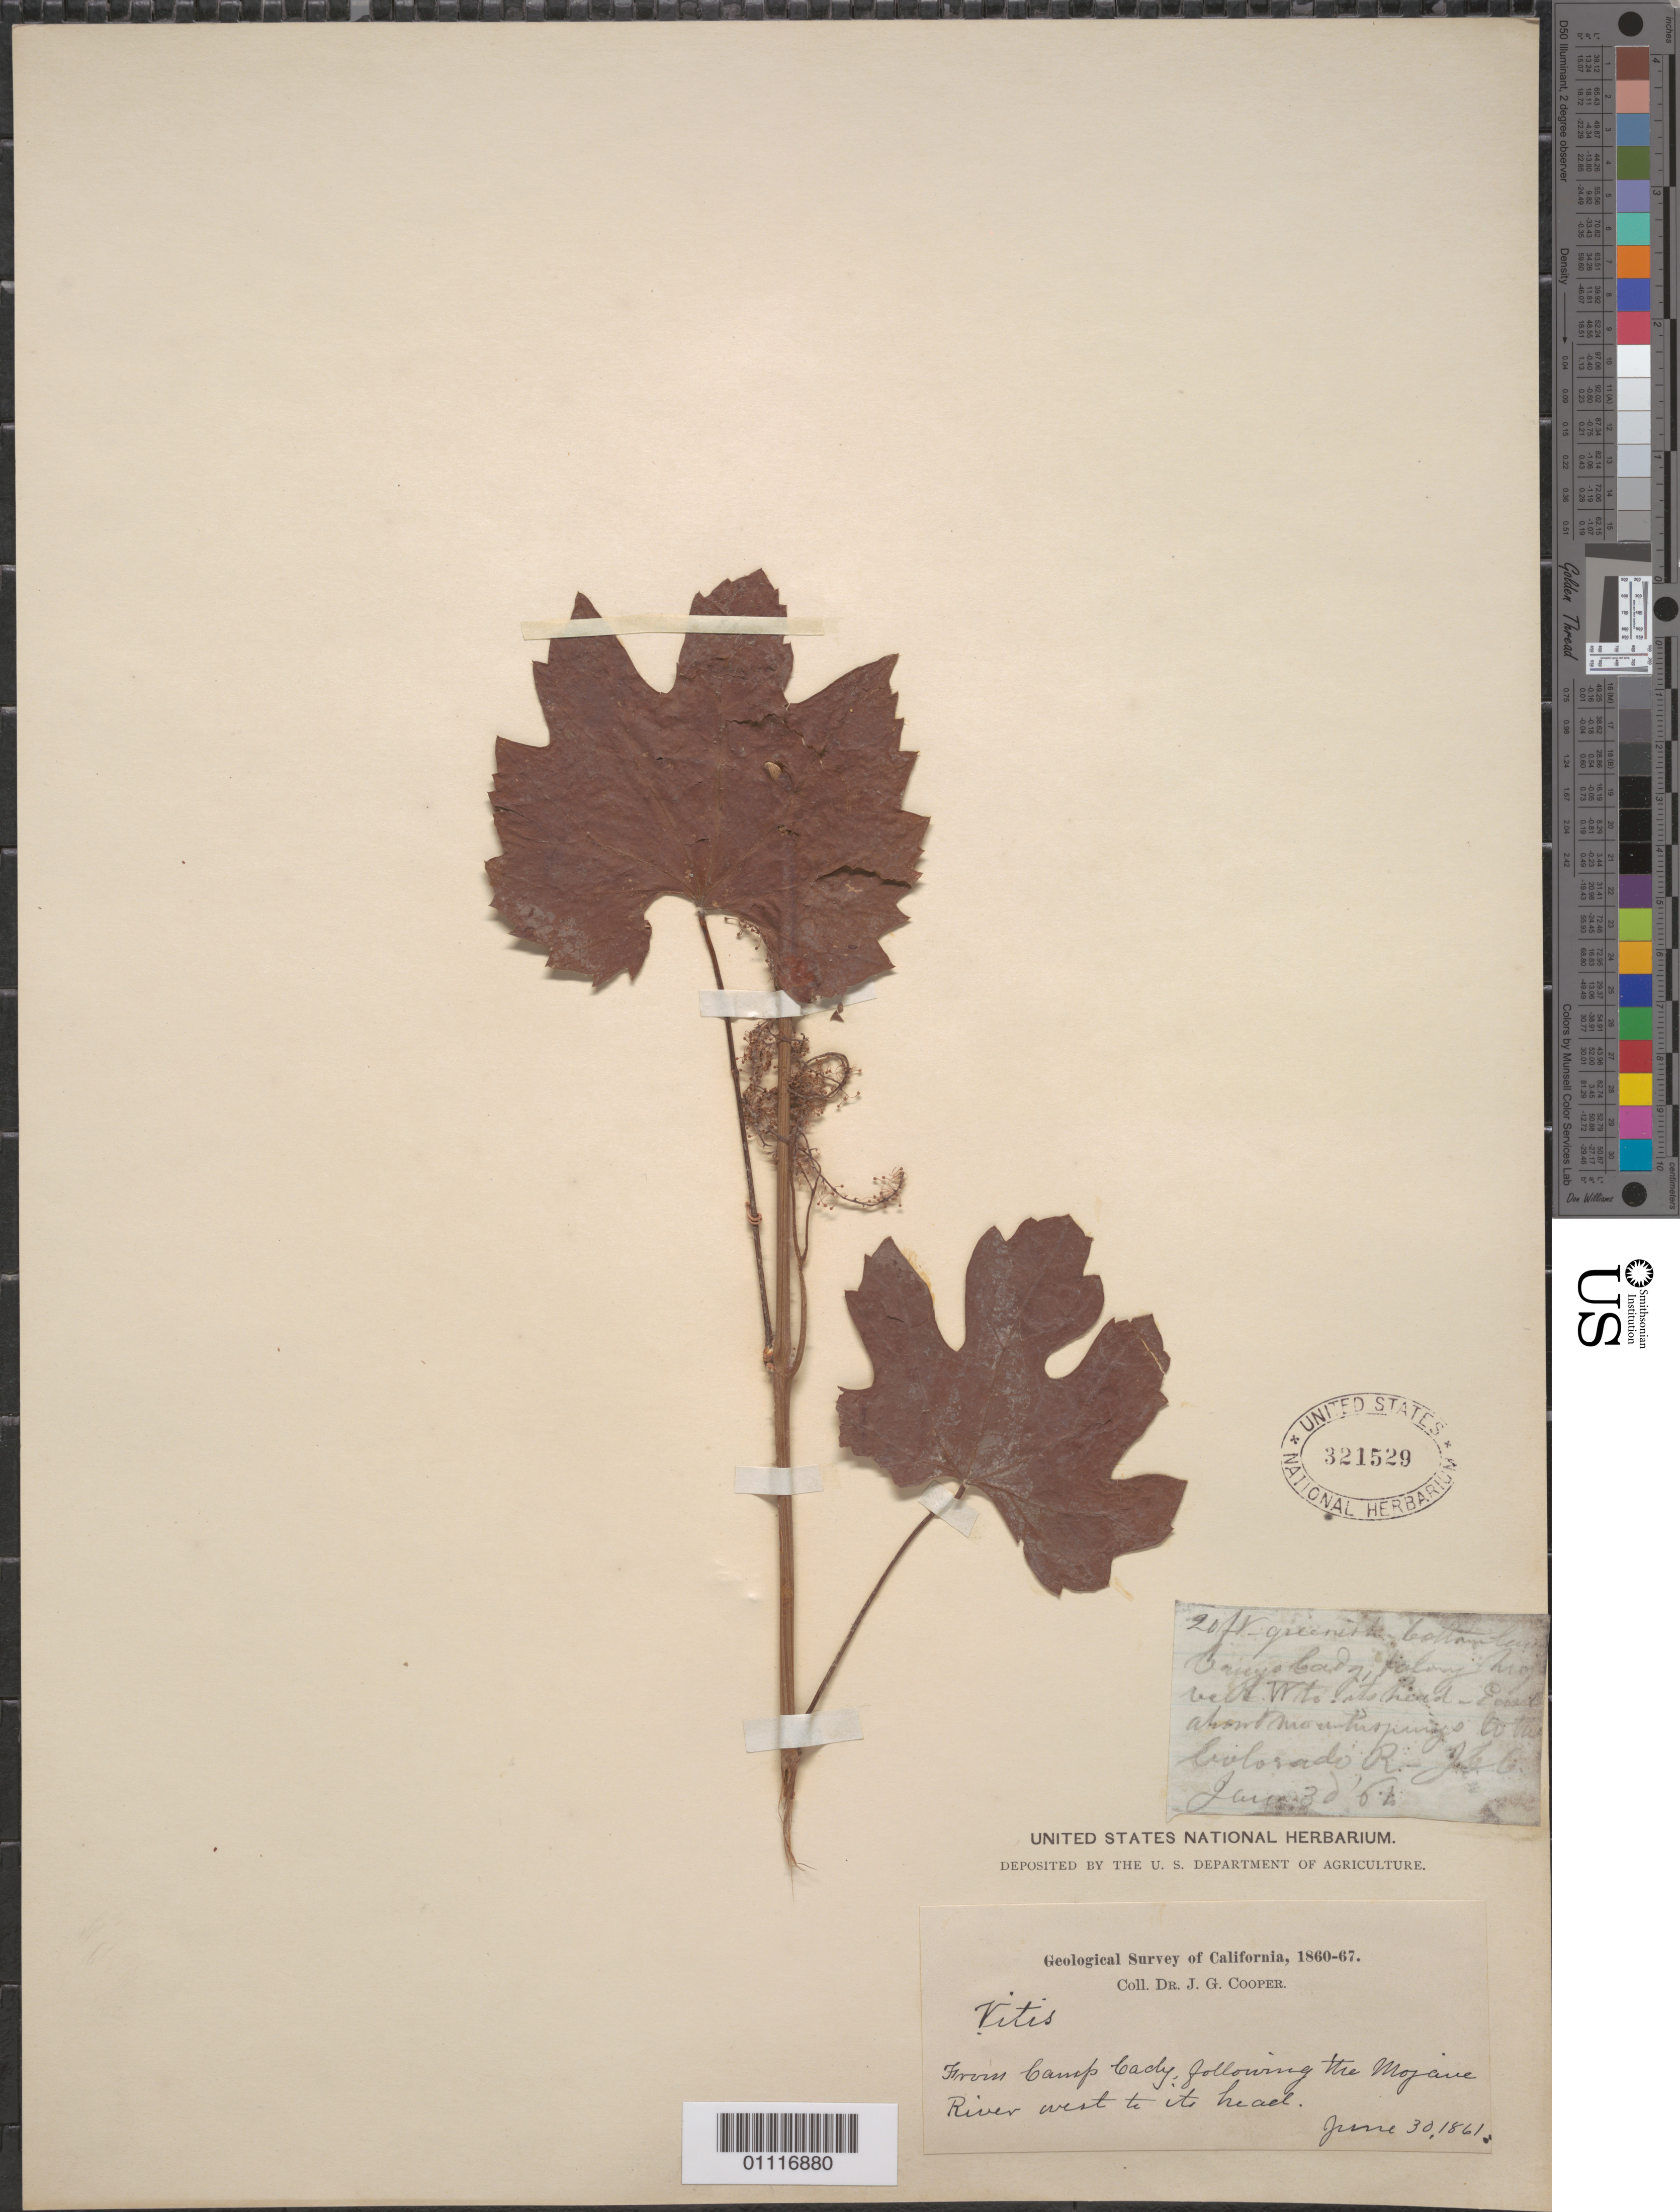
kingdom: Plantae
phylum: Tracheophyta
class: Magnoliopsida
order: Vitales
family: Vitaceae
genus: Vitis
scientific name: Vitis californica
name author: Benth.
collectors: J. G. Cooper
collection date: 1861-06-30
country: United States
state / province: California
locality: From Camp Cady, following the Mojave River, west to its head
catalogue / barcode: US 321529